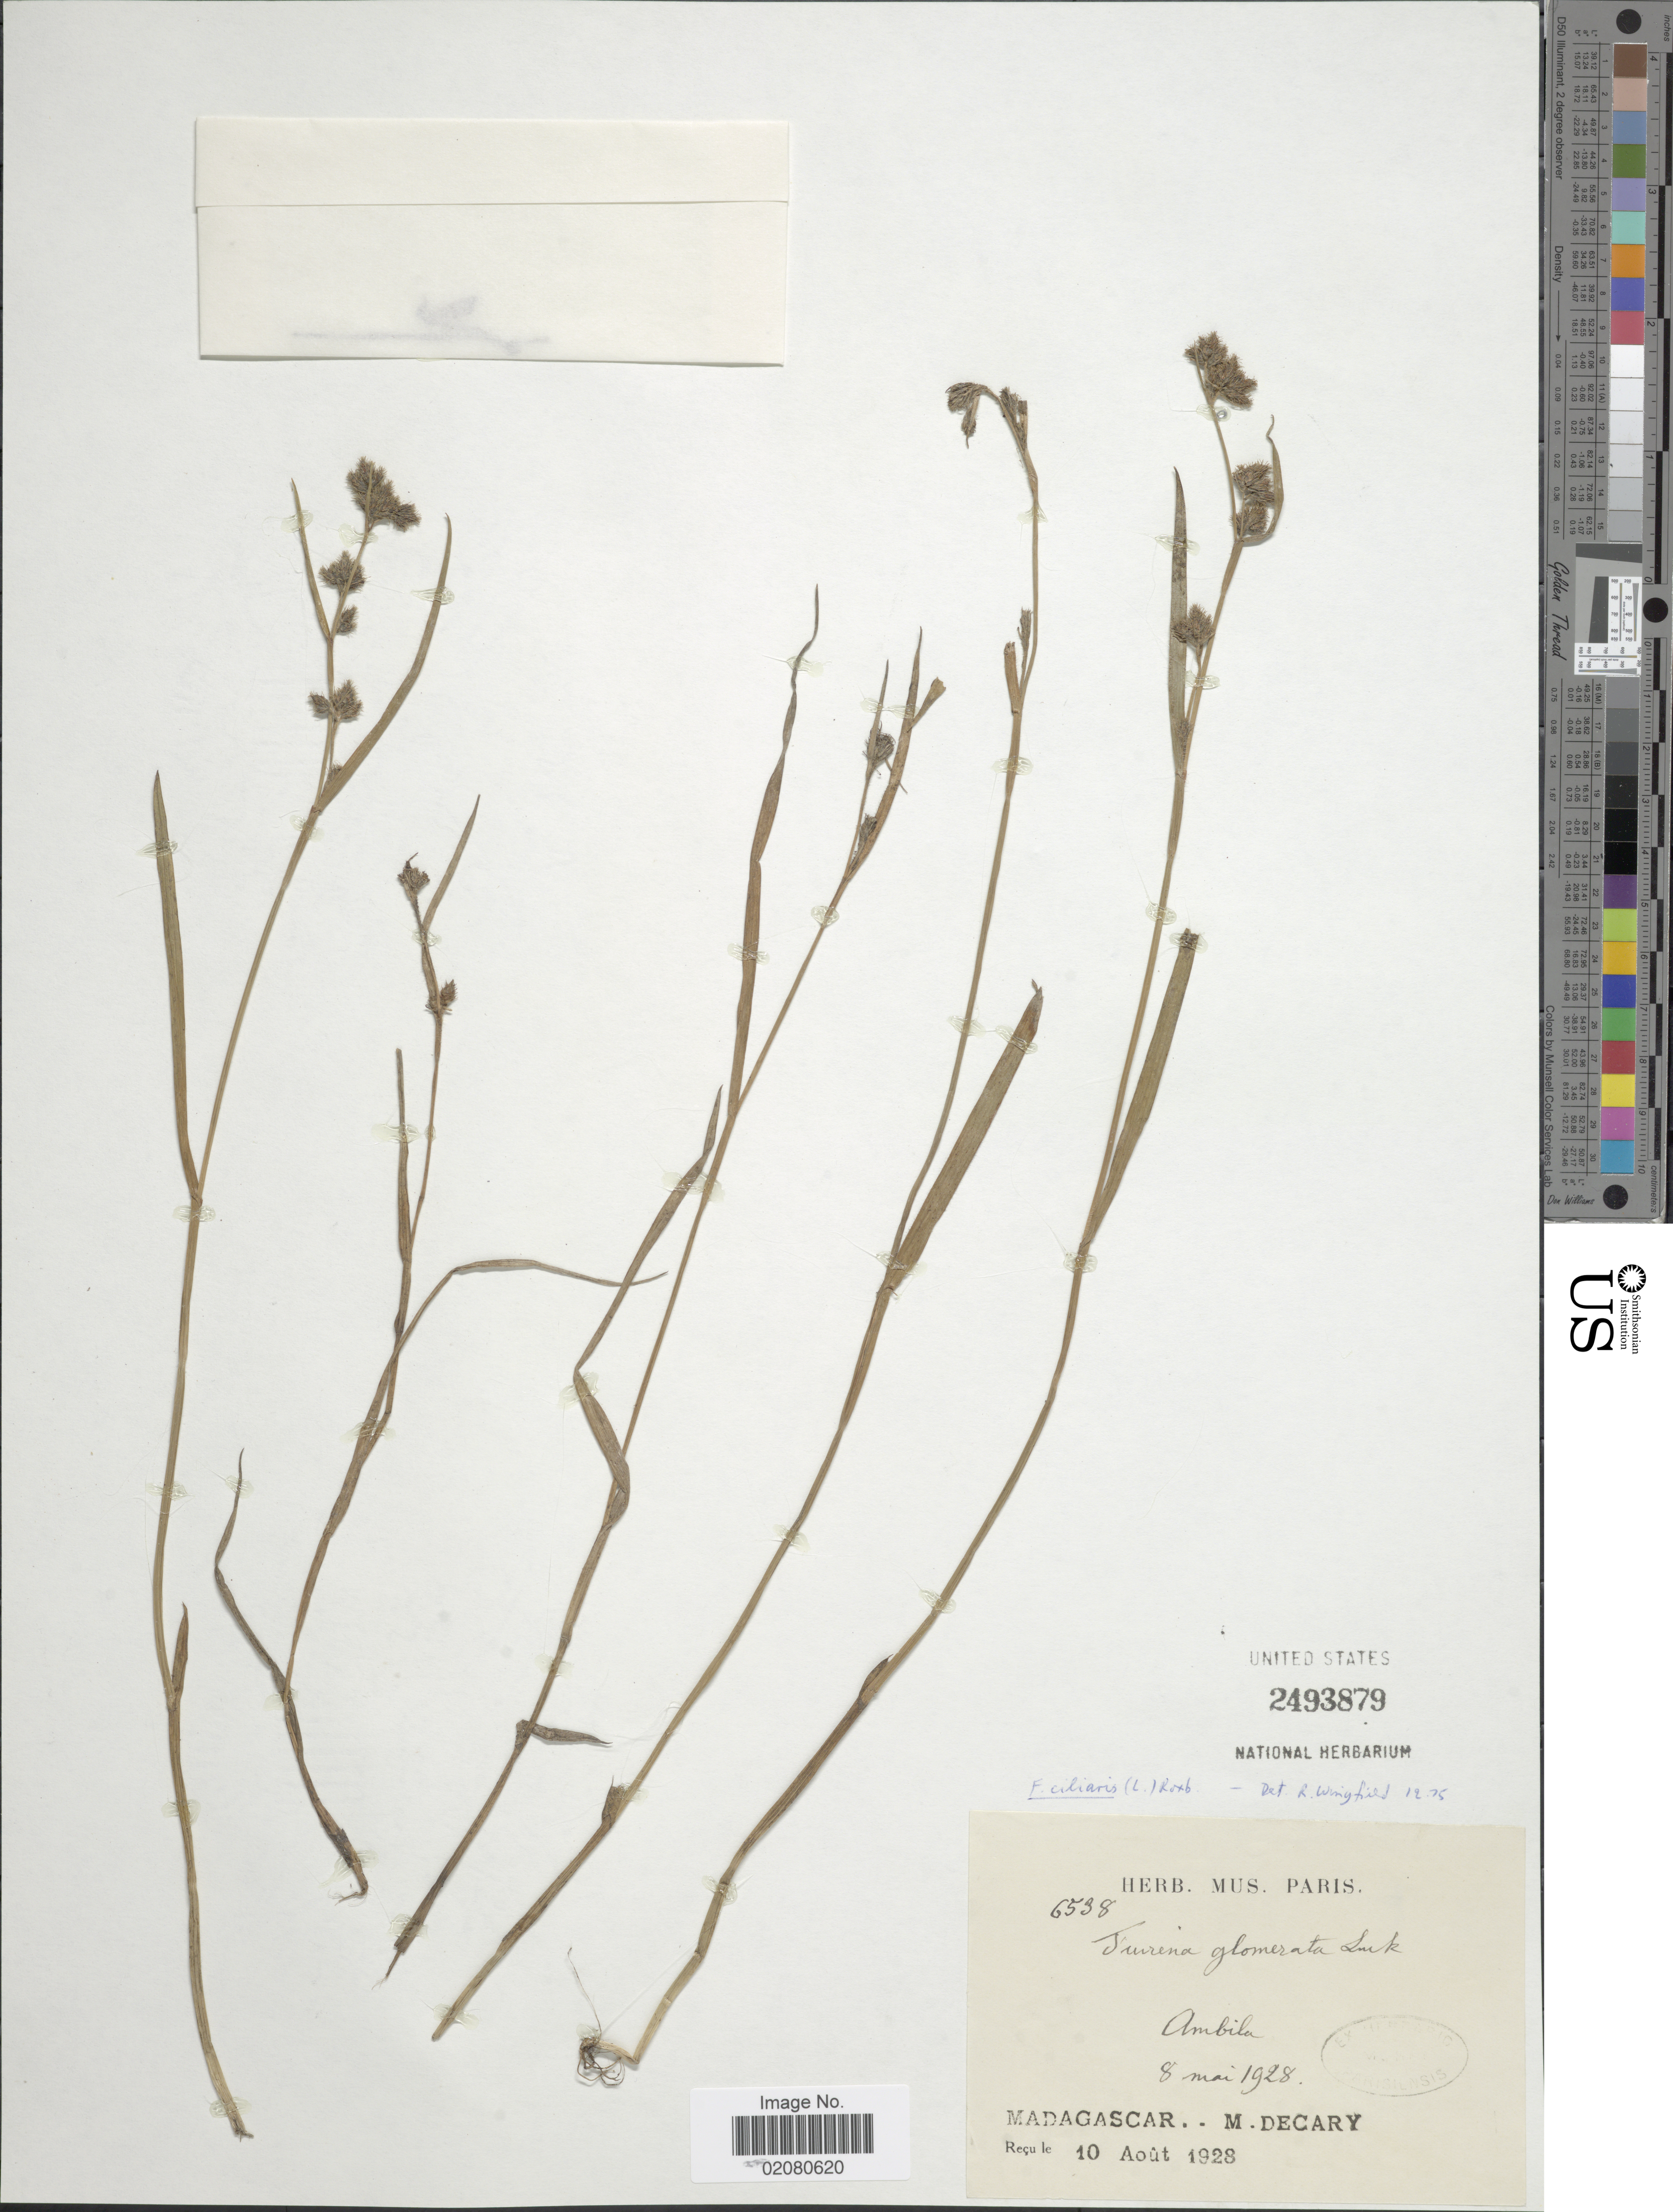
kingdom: Plantae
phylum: Tracheophyta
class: Liliopsida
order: Poales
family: Cyperaceae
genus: Fuirena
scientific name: Fuirena ciliaris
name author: (L.) Roxb.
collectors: R. Decary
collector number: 6538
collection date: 1928-05-08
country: Madagascar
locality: Ambila.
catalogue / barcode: US 2493879